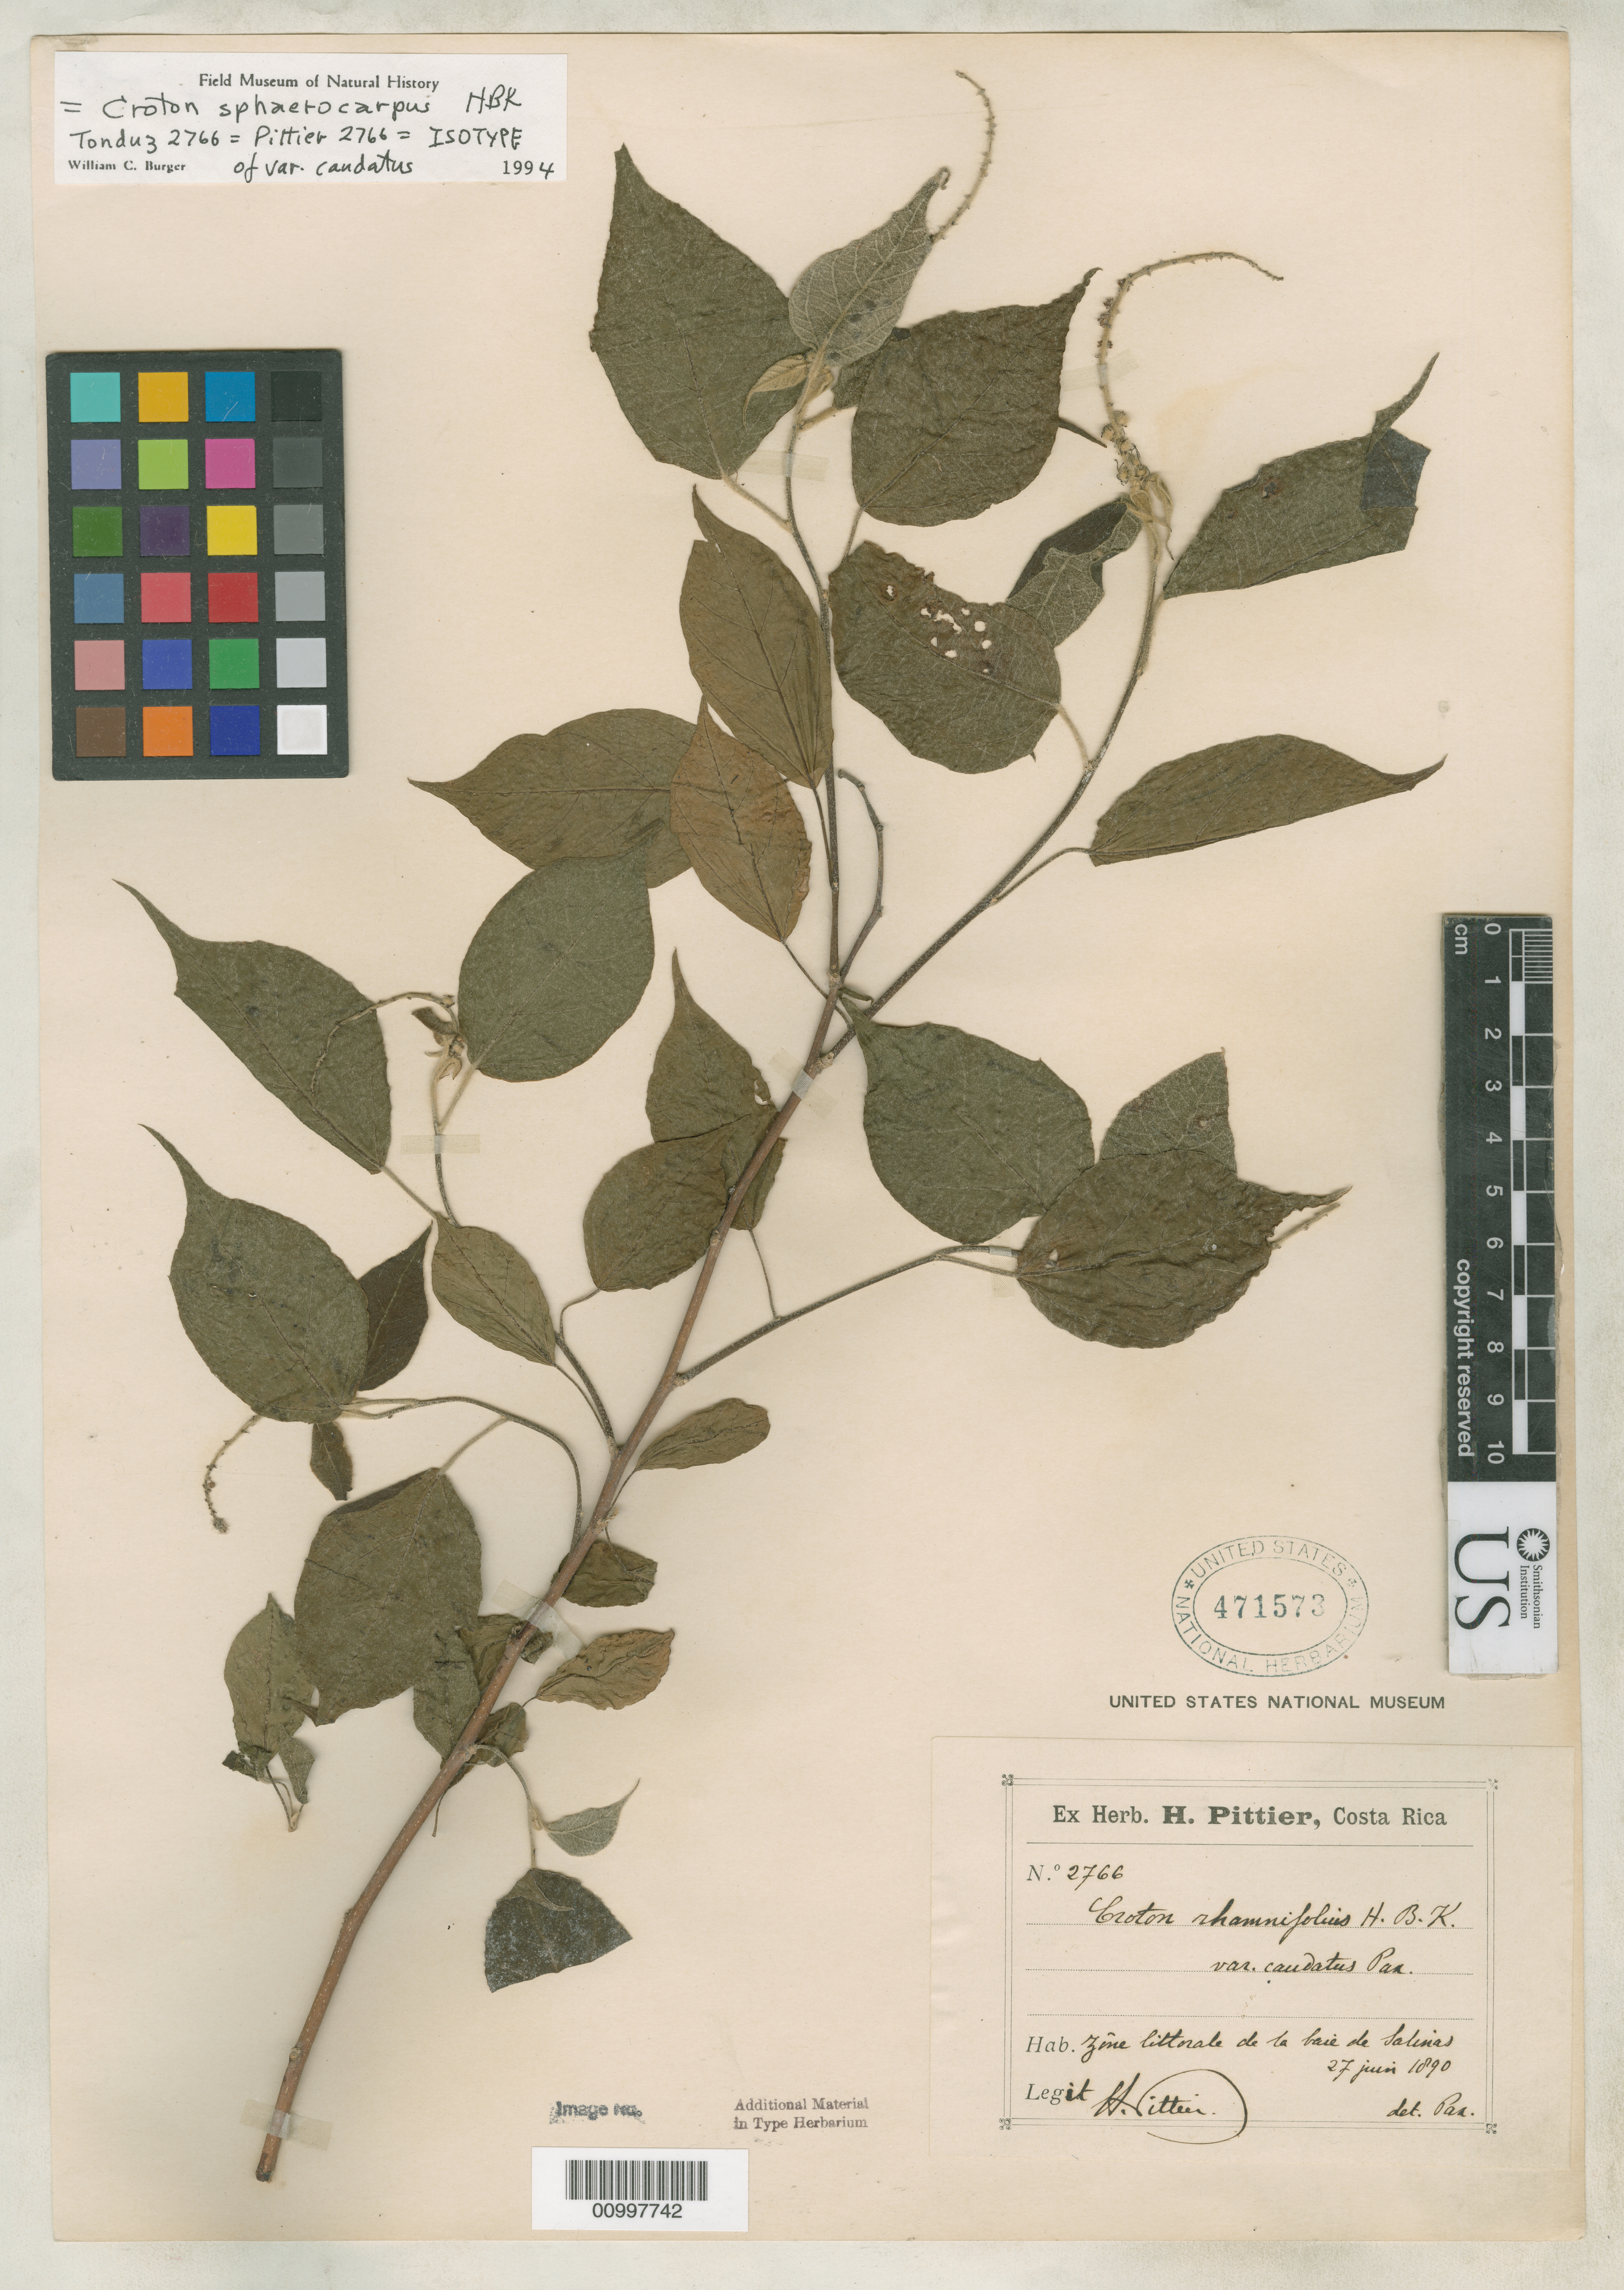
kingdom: Plantae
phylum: Tracheophyta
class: Magnoliopsida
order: Malpighiales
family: Euphorbiaceae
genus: Croton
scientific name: Croton rhamnifolius var. caudatus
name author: Pax in Pittier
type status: Isotype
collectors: H. F. Pittier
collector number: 2766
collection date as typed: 27 Jun 1890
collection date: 1890-06-27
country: Costa Rica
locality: Zone littorale de la baie de Salinas.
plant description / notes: Currently accepted name as cited by Burger & Huft in Fl. Costa Rica (1995).; Protologue cites type as "Tond." [=Tonduz] 2766. Duplicates possibly syntypes rather than isotypes (with different collection dates).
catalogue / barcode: US 471573